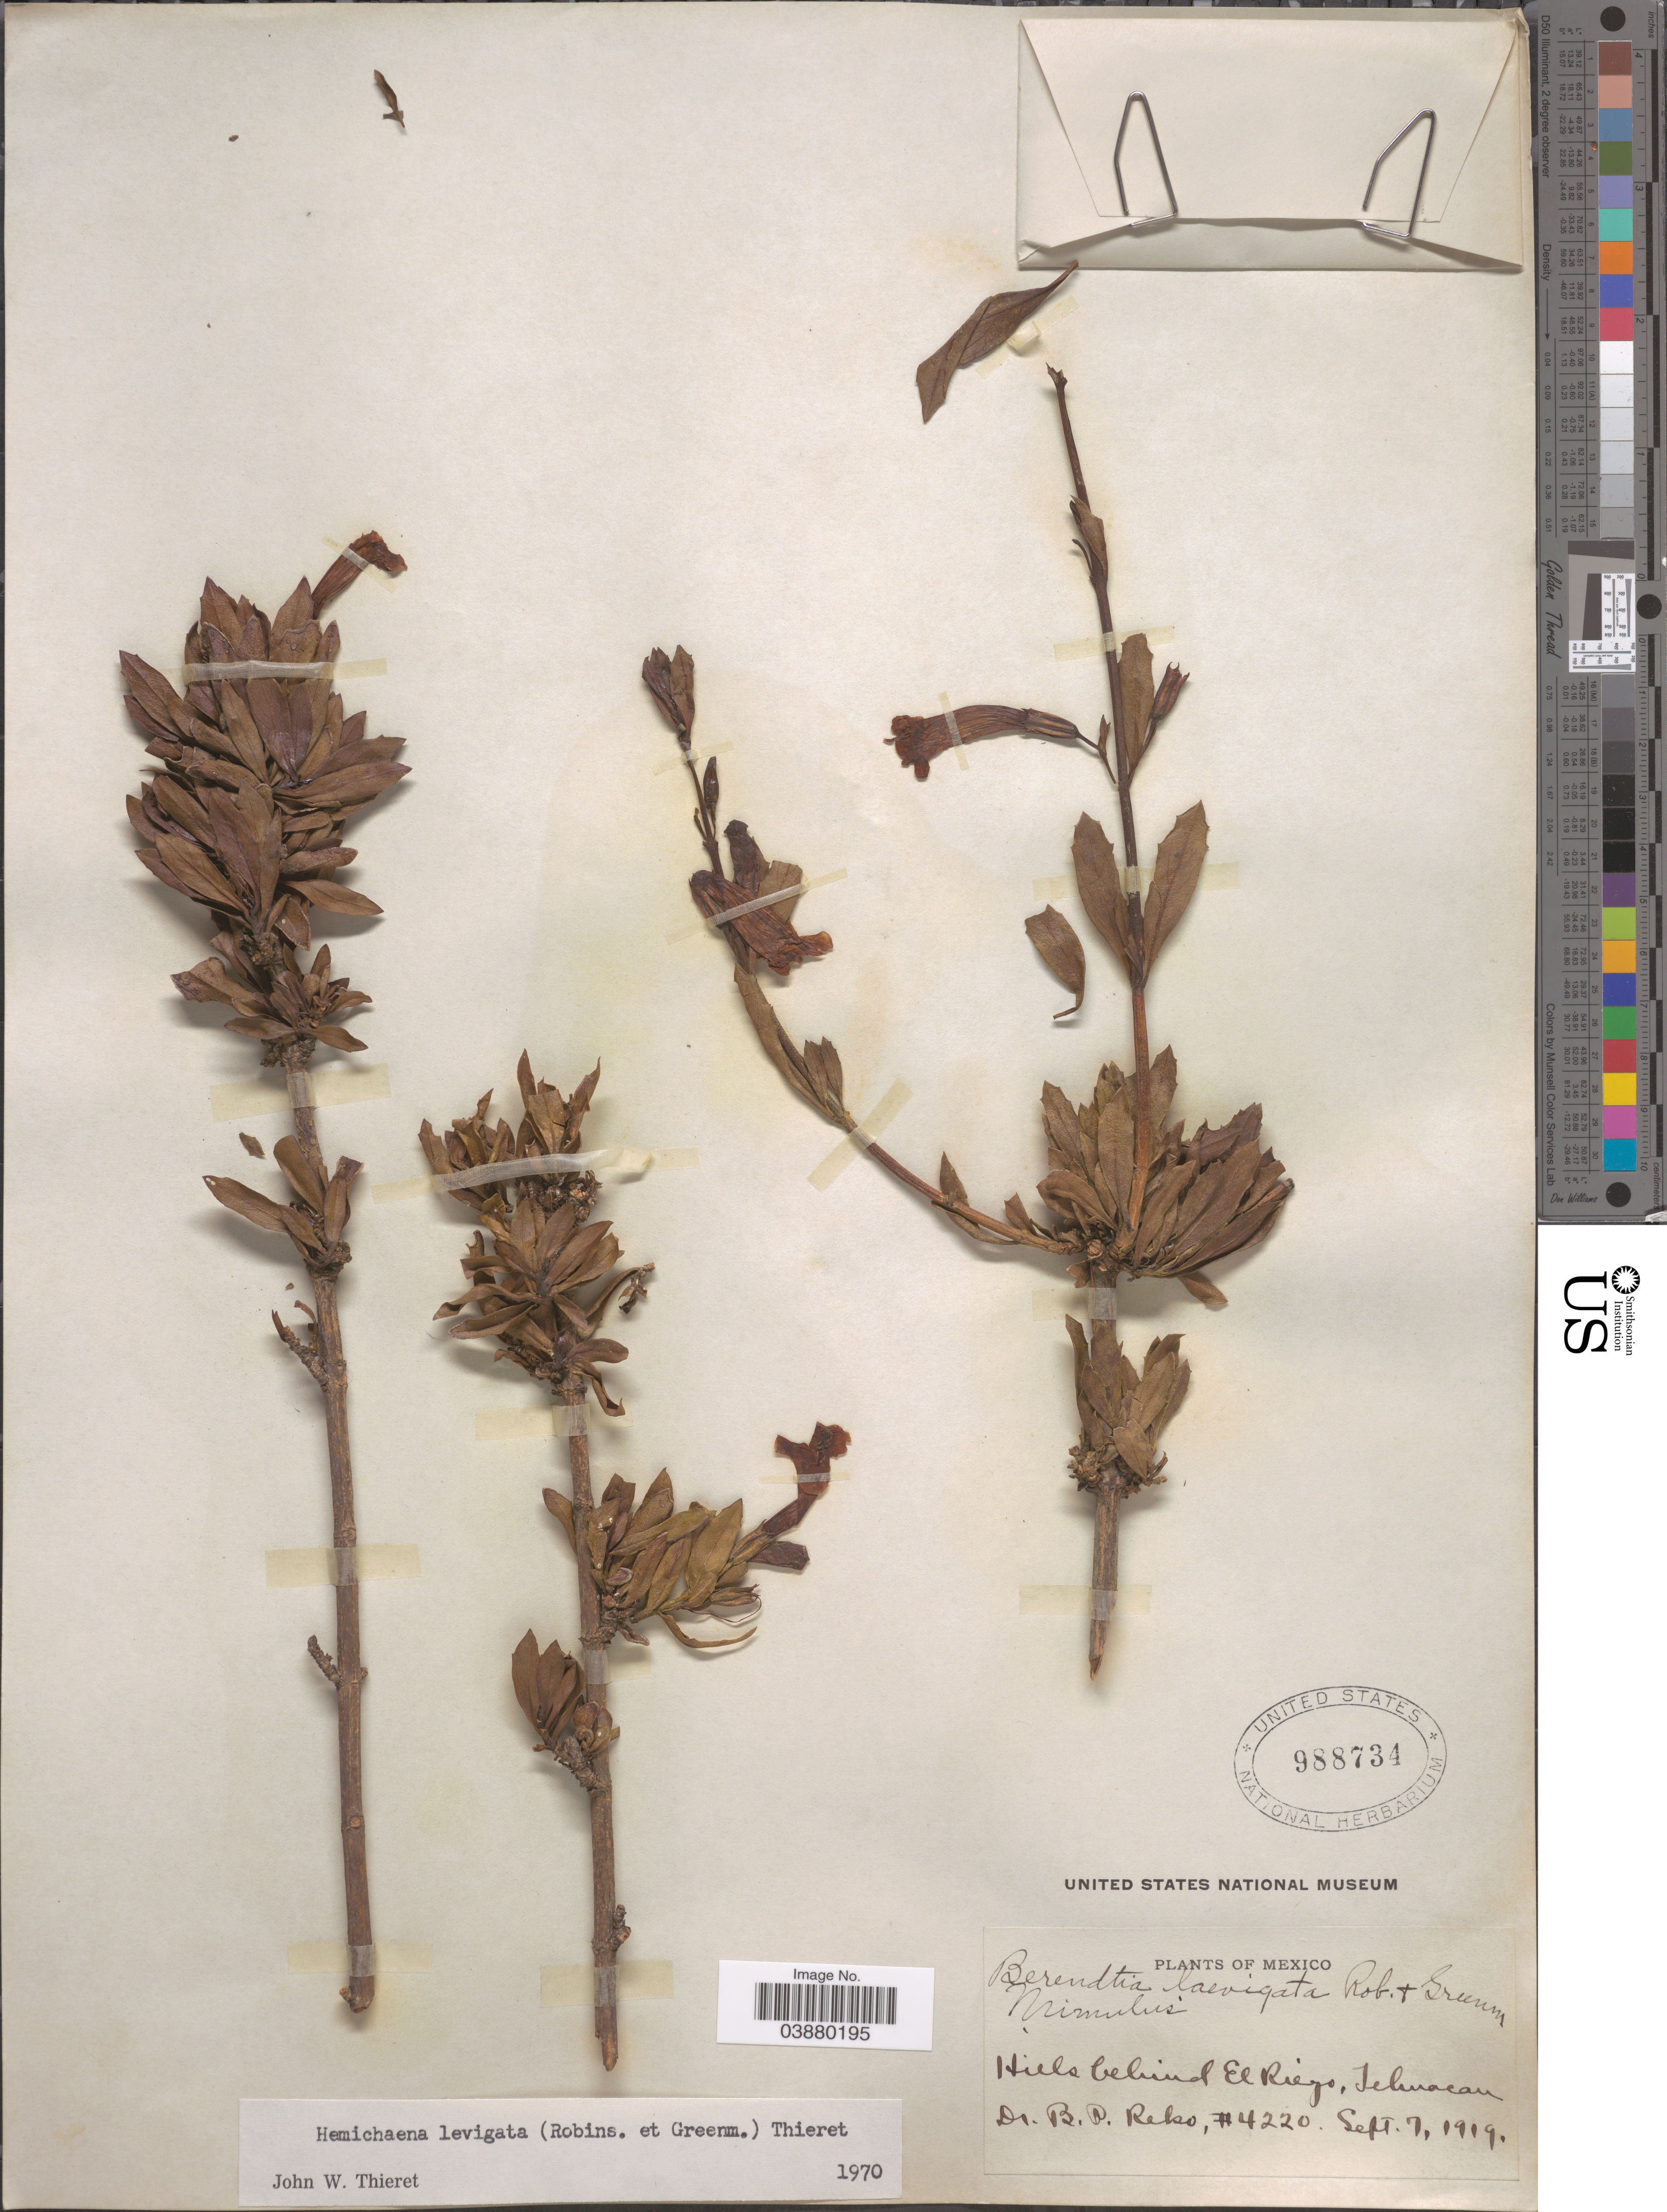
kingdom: Plantae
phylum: Tracheophyta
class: Magnoliopsida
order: Lamiales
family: Phrymaceae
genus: Hemichaena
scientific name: Hemichaena levigata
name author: (B.L. Rob. & Greenm.) Thieret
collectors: B. P. Reko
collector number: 4220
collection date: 1919-09-07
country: Mexico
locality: Hills behind El Riego, Tehuacan.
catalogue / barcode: US 988734